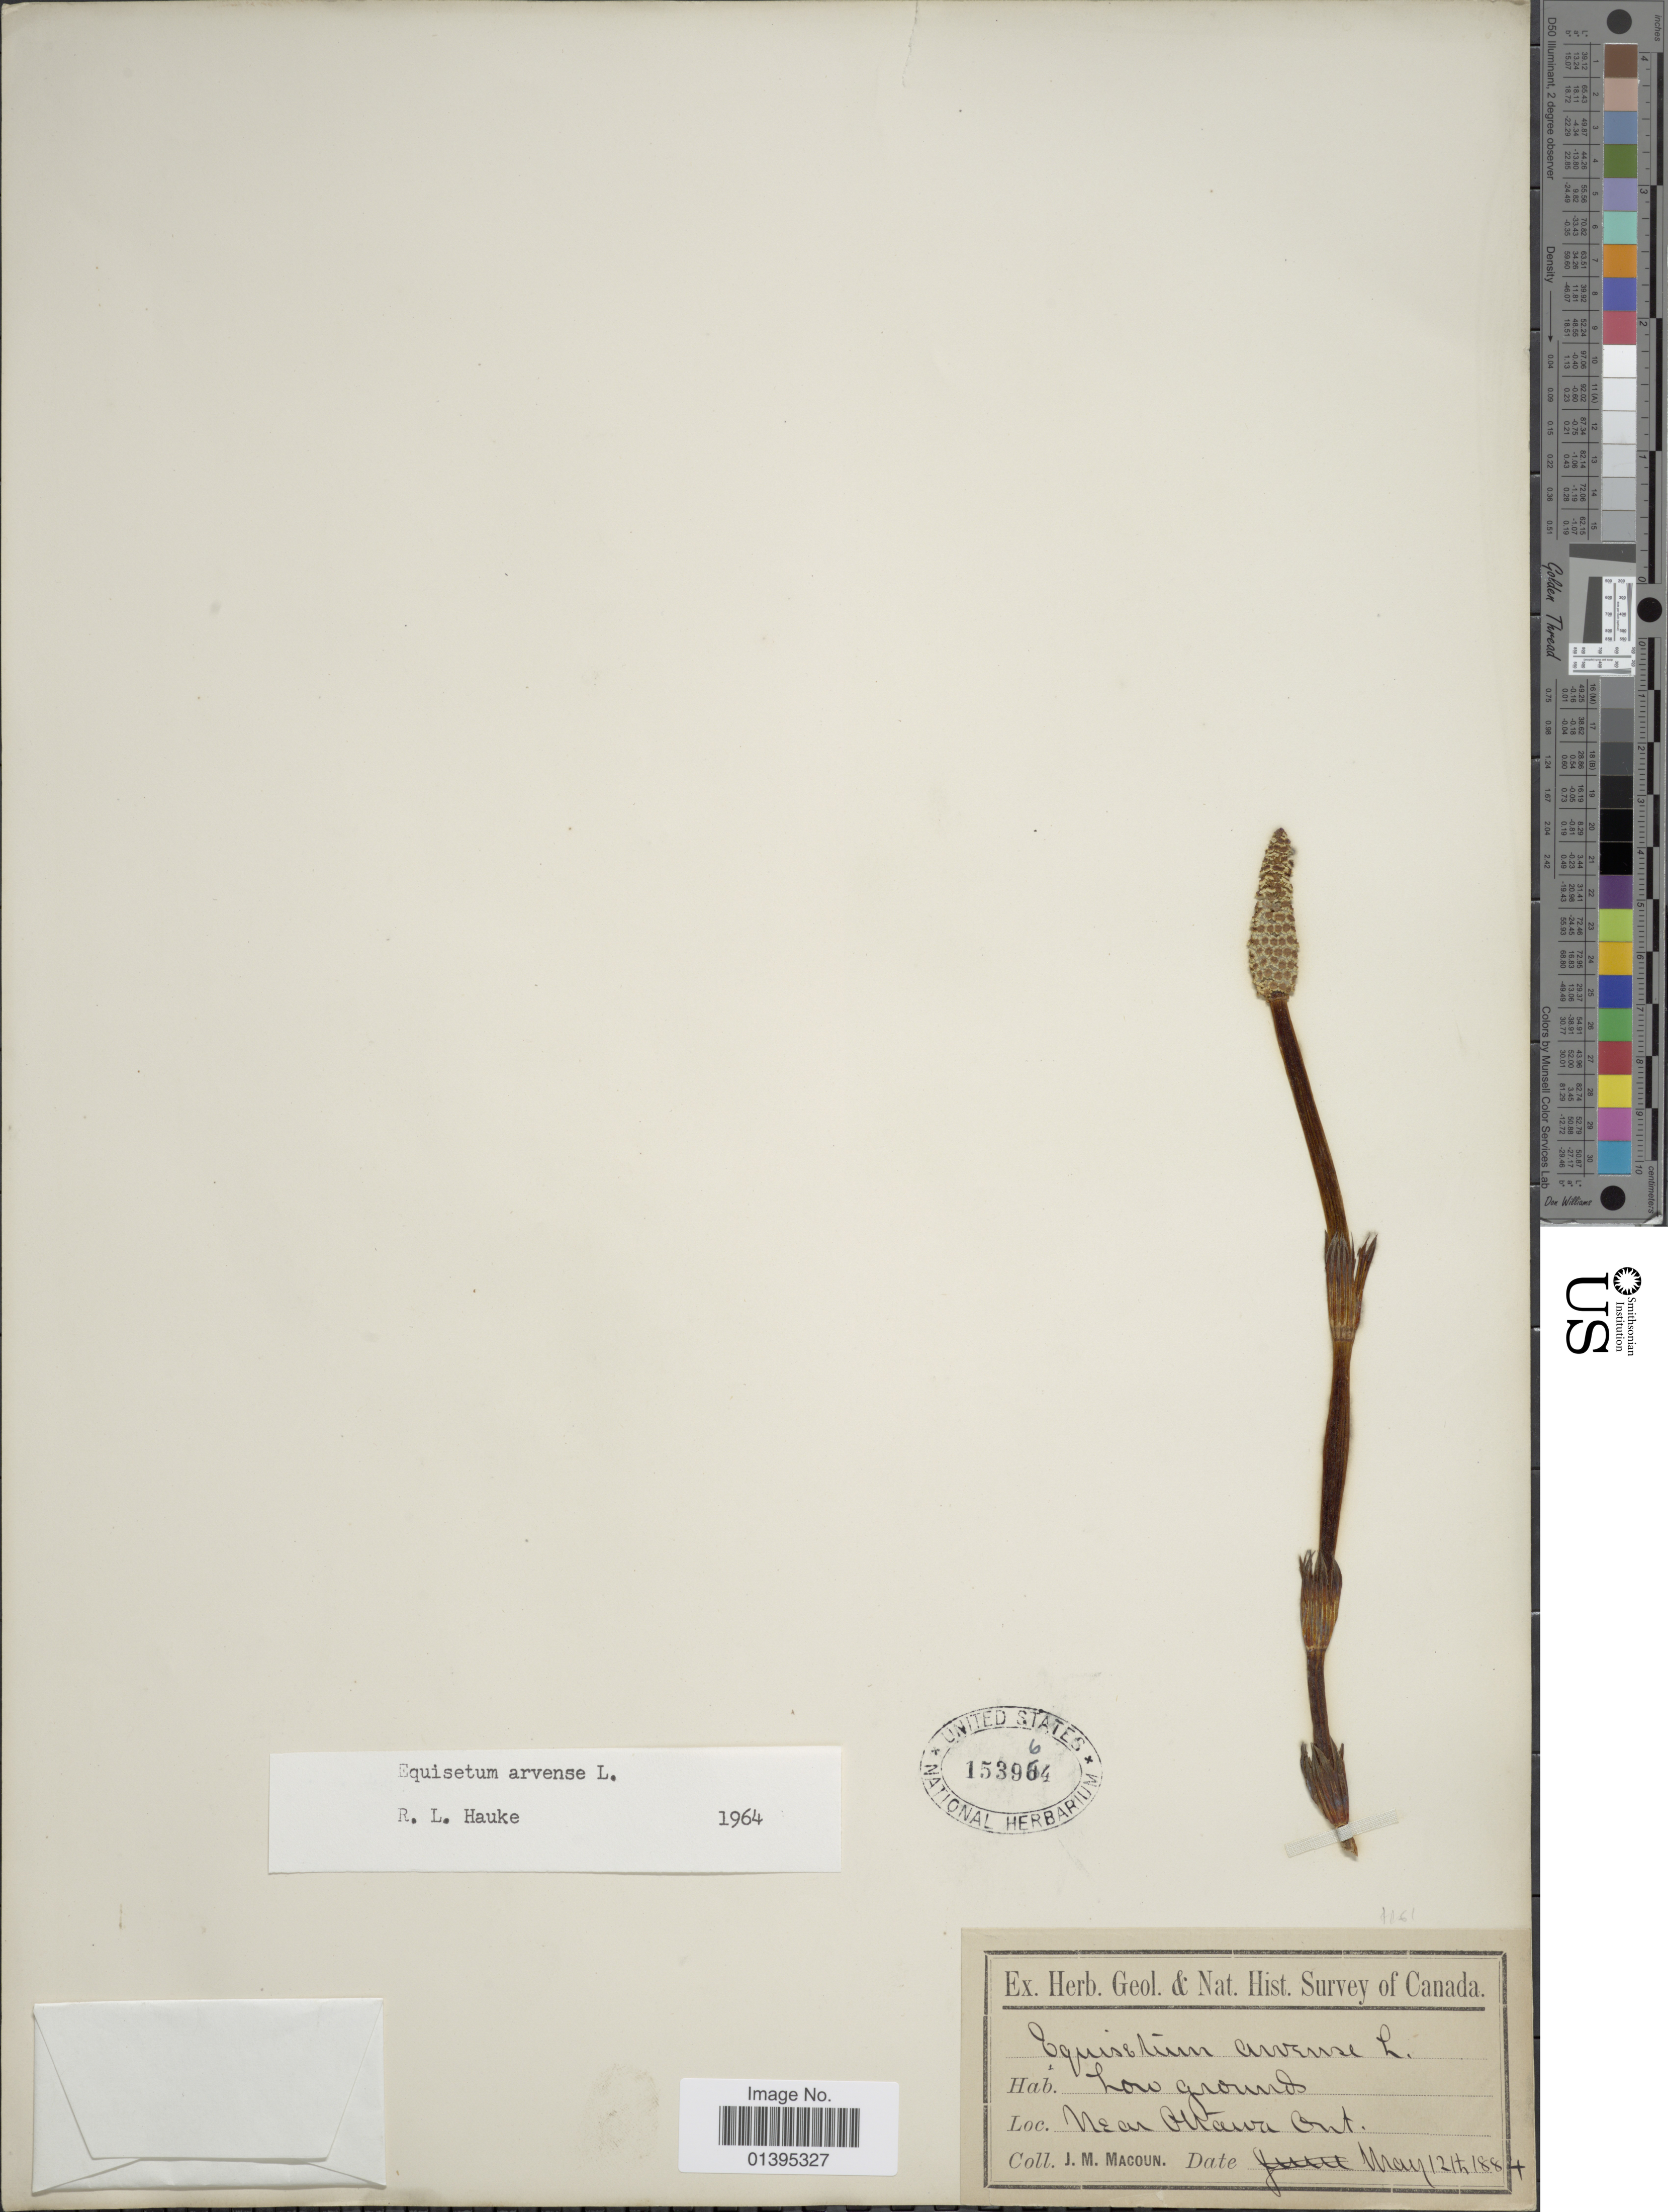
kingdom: Plantae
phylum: Tracheophyta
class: Polypodiopsida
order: Equisetales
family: Equisetaceae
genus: Equisetum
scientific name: Equisetum arvense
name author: L.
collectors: J. M. Macoun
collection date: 1884-05-12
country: Canada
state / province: Ontario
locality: Near Ottawa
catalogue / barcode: US 153964